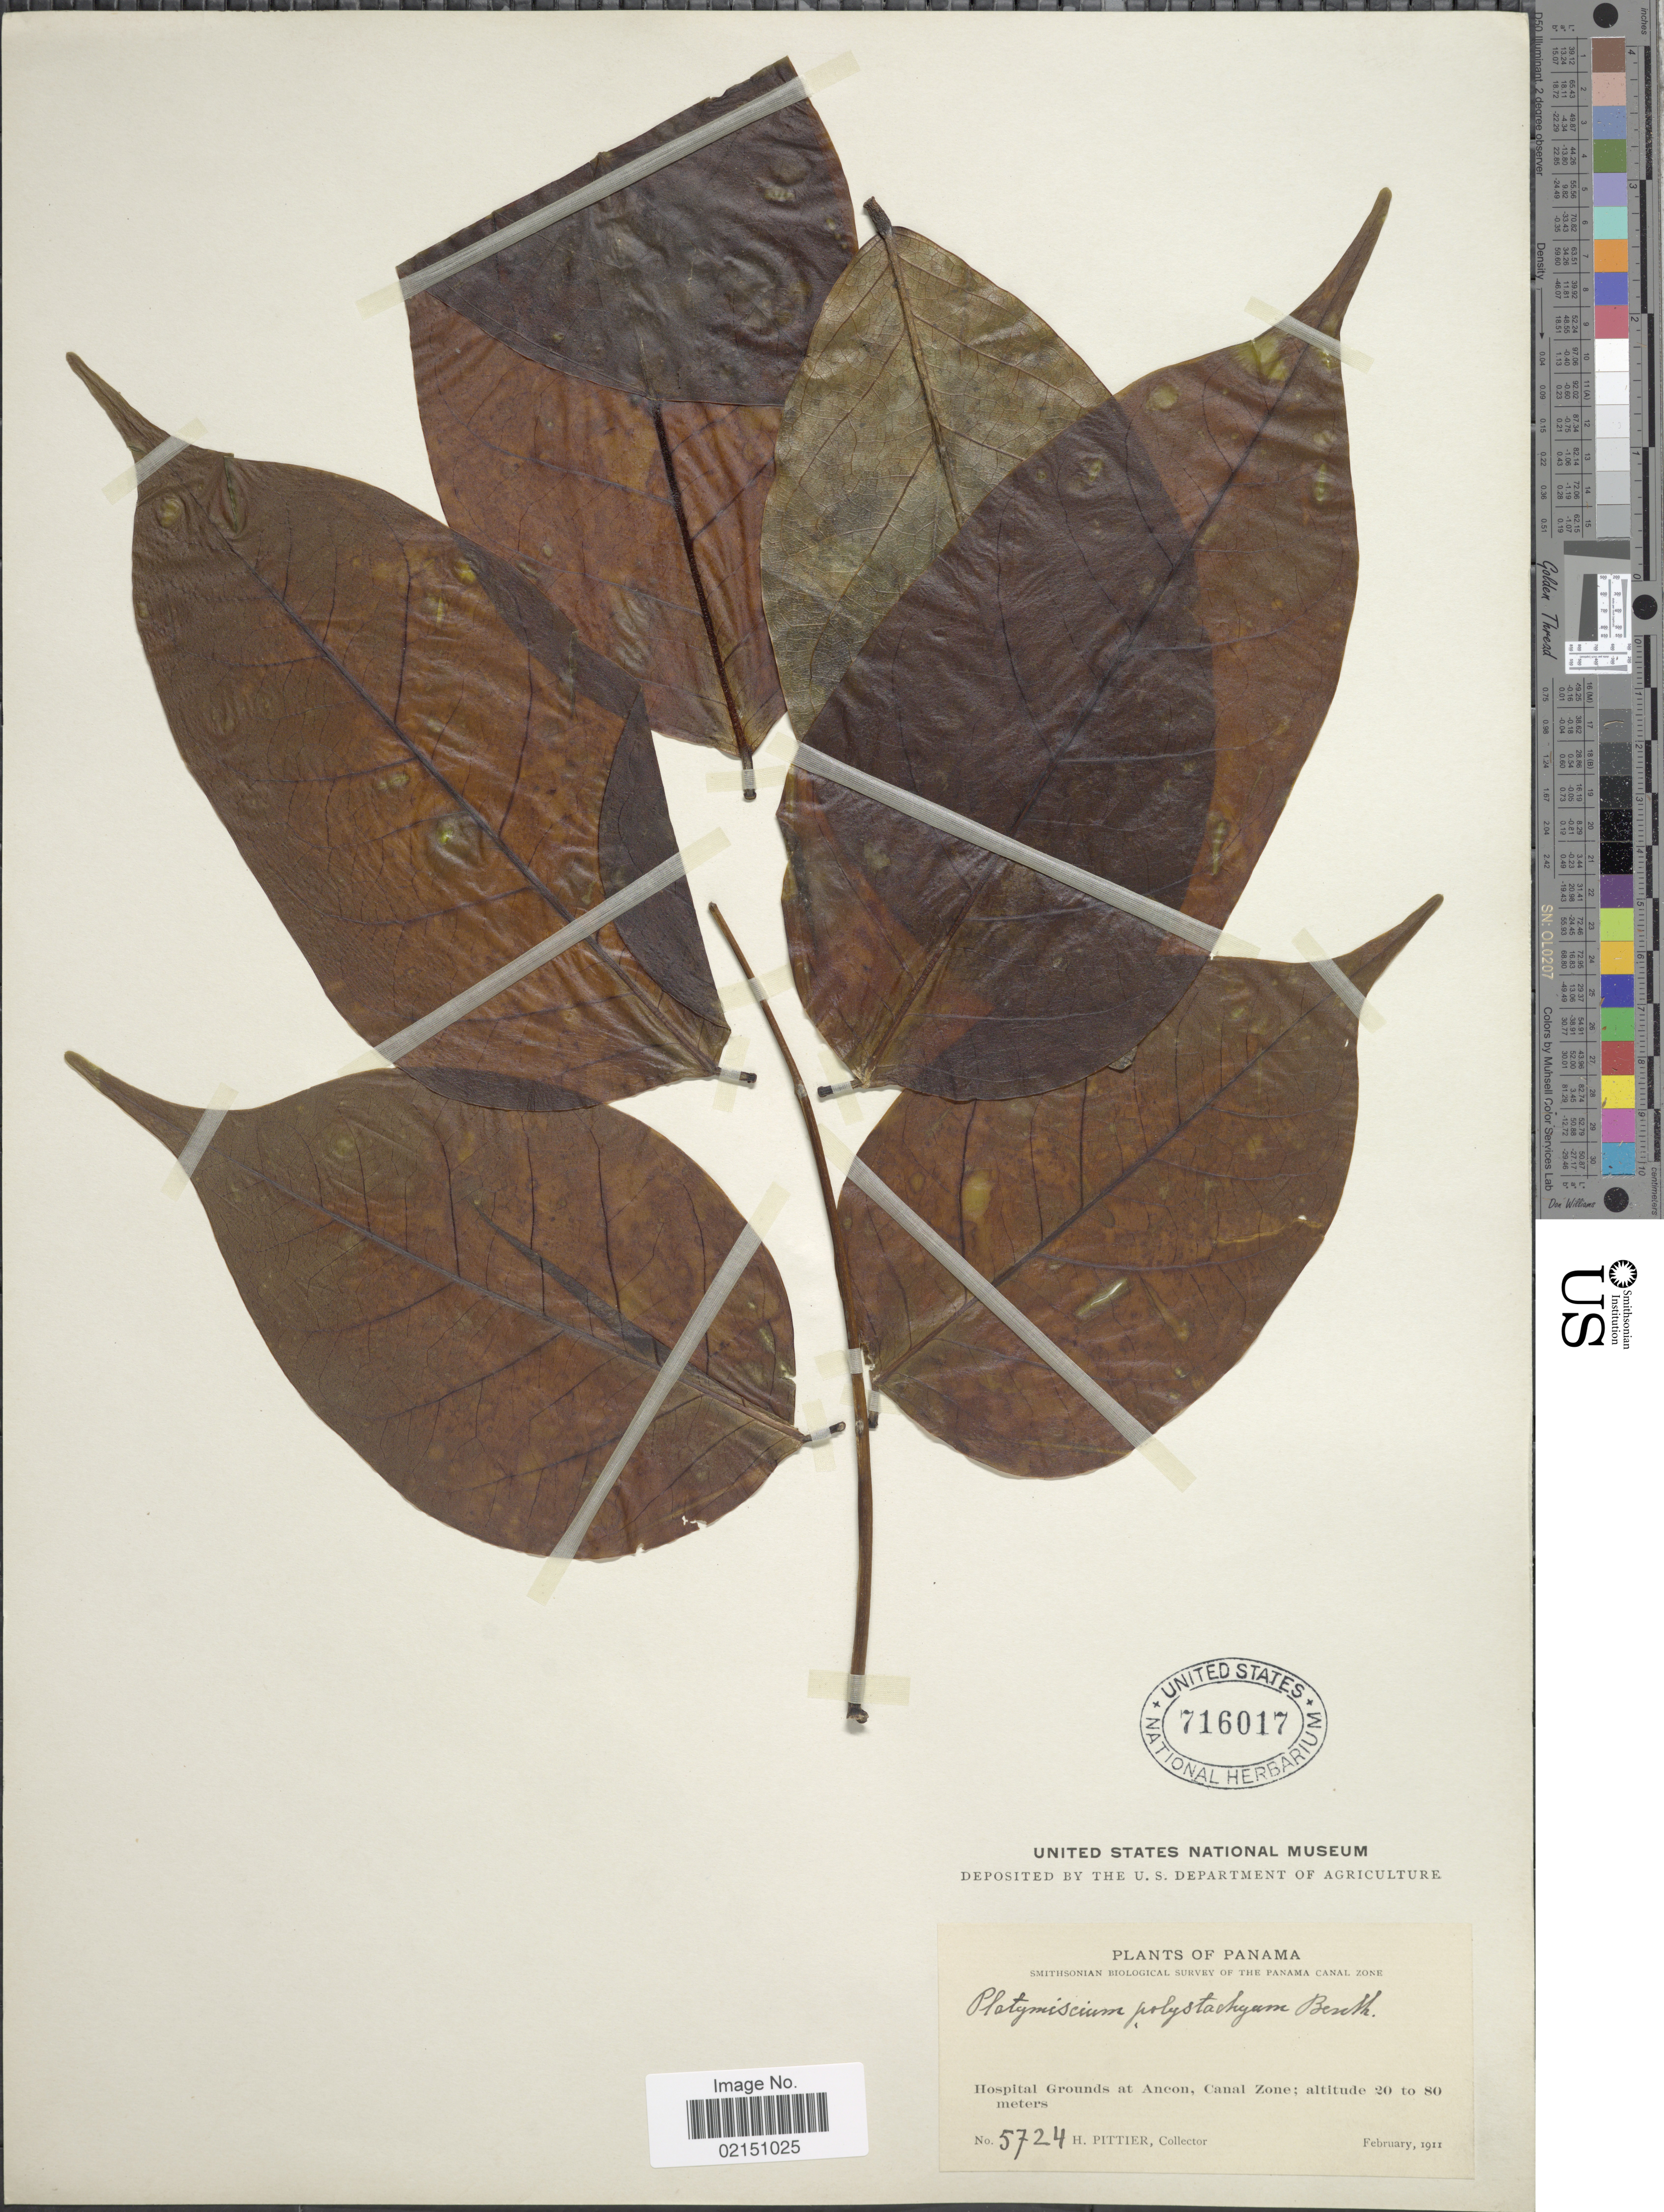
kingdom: Plantae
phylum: Tracheophyta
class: Magnoliopsida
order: Fabales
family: Fabaceae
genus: Platymiscium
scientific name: Platymiscium pinnatum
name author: (Jacq.) Dugand G.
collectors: H. F. Pittier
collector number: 5724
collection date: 1911-02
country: Panama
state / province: Colón / Panamá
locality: Hospital Grounds at Ancon, Canal Zone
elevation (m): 20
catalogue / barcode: US 716017